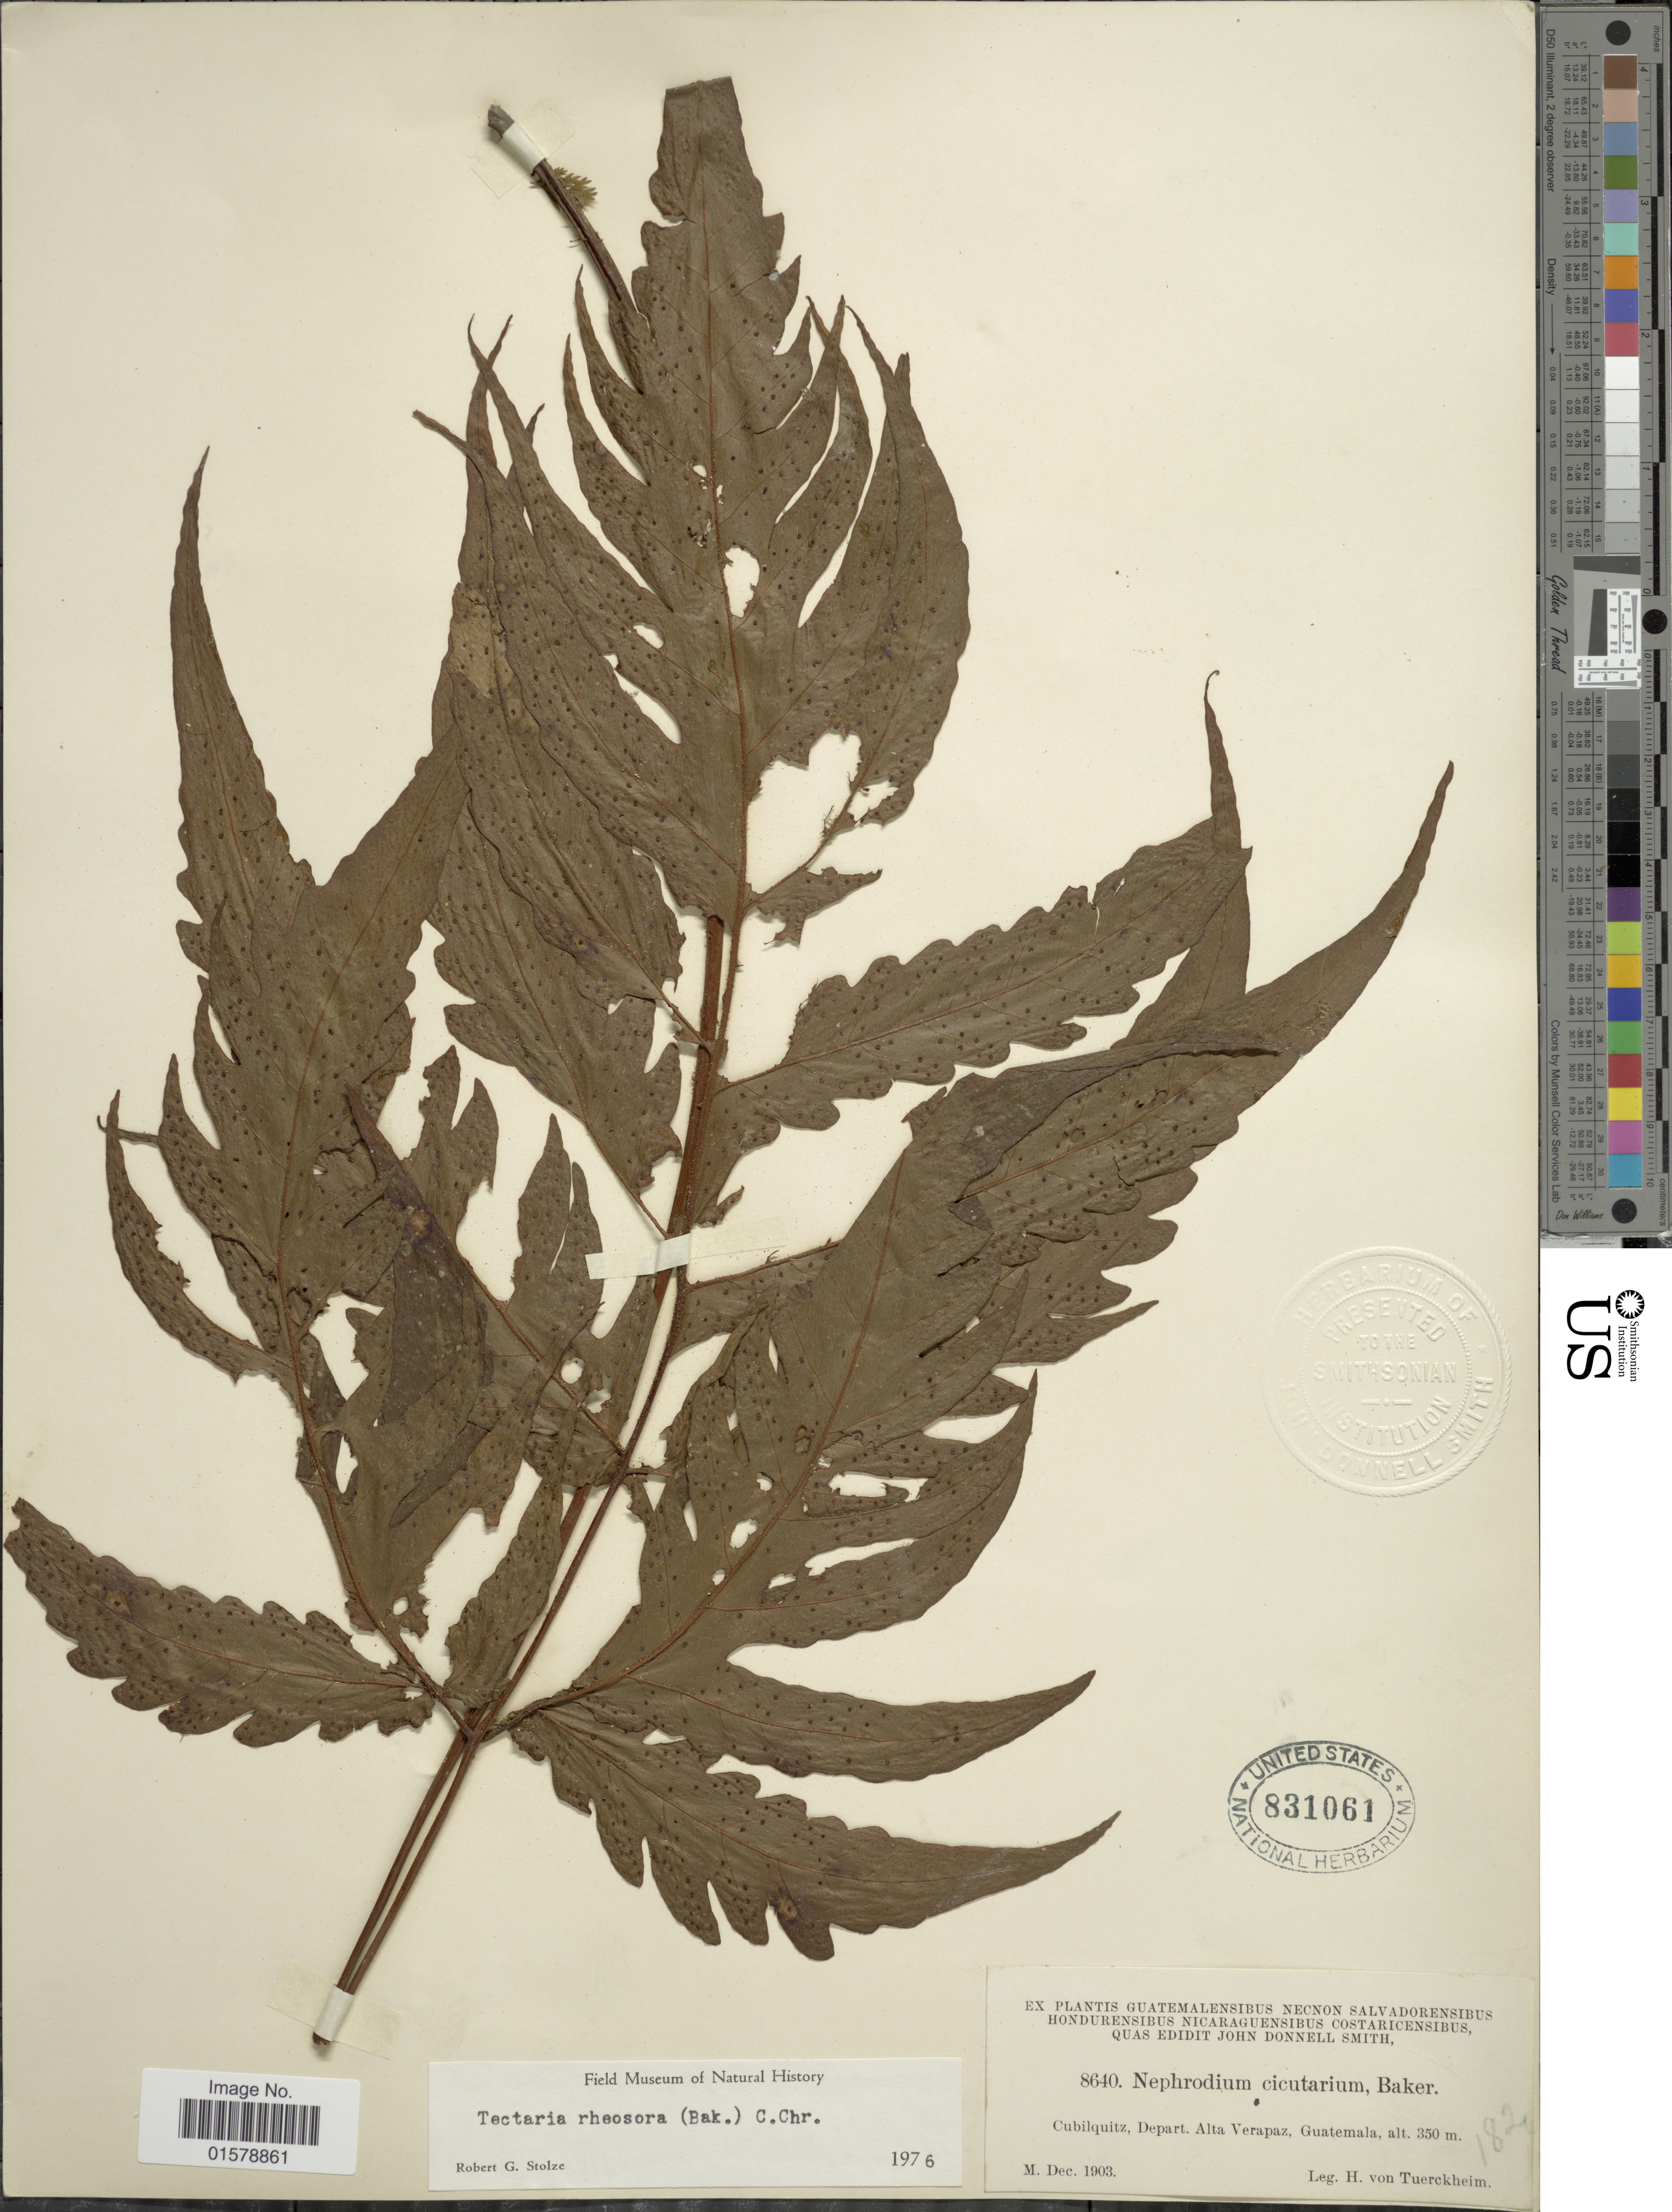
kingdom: Plantae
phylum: Tracheophyta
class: Polypodiopsida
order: Polypodiales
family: Tectariaceae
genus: Tectaria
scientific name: Tectaria rivalis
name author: (Mett. ex Kuhn) C. Chr.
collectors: H. von Tuerckheim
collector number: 8640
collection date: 1903-12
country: Guatemala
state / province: Alta Verapaz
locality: Cubilquitz, Depart. Alta Verapaz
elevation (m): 350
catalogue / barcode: US 831061